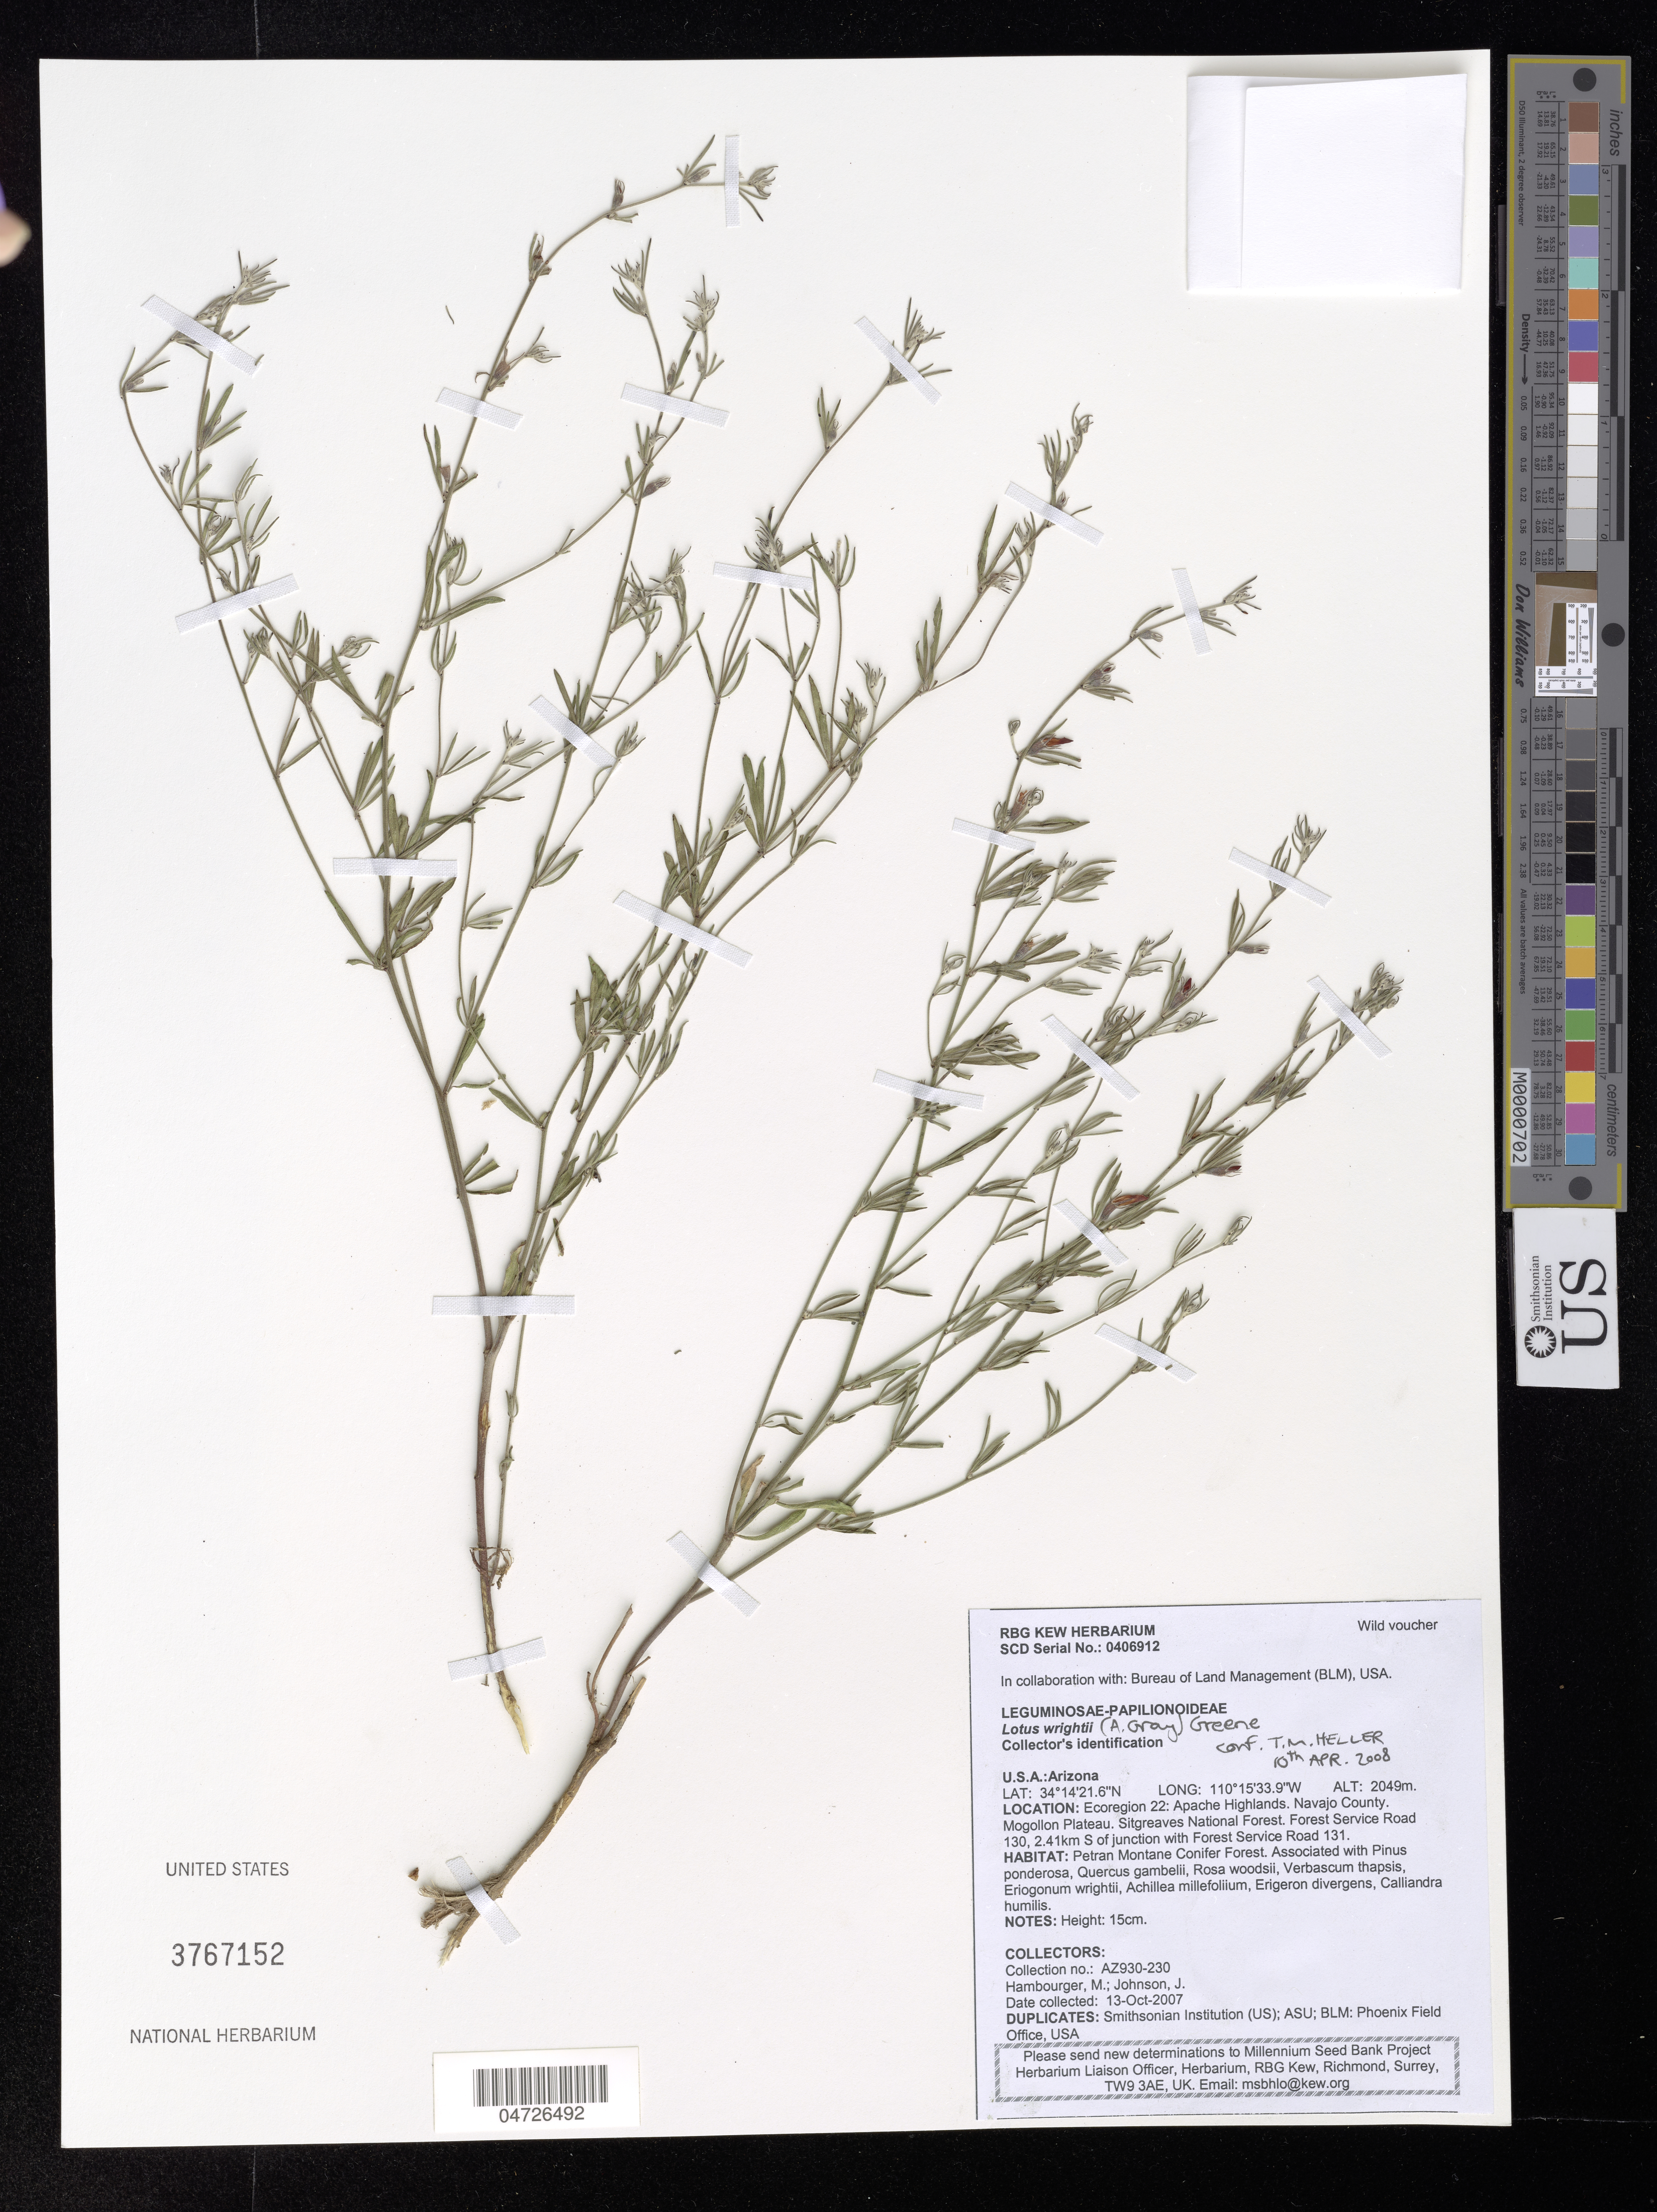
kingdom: Plantae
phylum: Tracheophyta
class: Magnoliopsida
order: Fabales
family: Fabaceae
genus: Lotus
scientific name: Lotus wrightii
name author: (A. Gray) Greene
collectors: M. Hambourger & J. Johnson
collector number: AZ930-230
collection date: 2007-10-13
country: United States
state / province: Arizona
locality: Ecoregion 22: Apache Highlands. Navajo County. Mogollon Plateau. Sitgreaves National Forest. Forest Service Road 130, 2.41km S of junction with Service Road 131.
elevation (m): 2049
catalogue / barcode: US 3767152